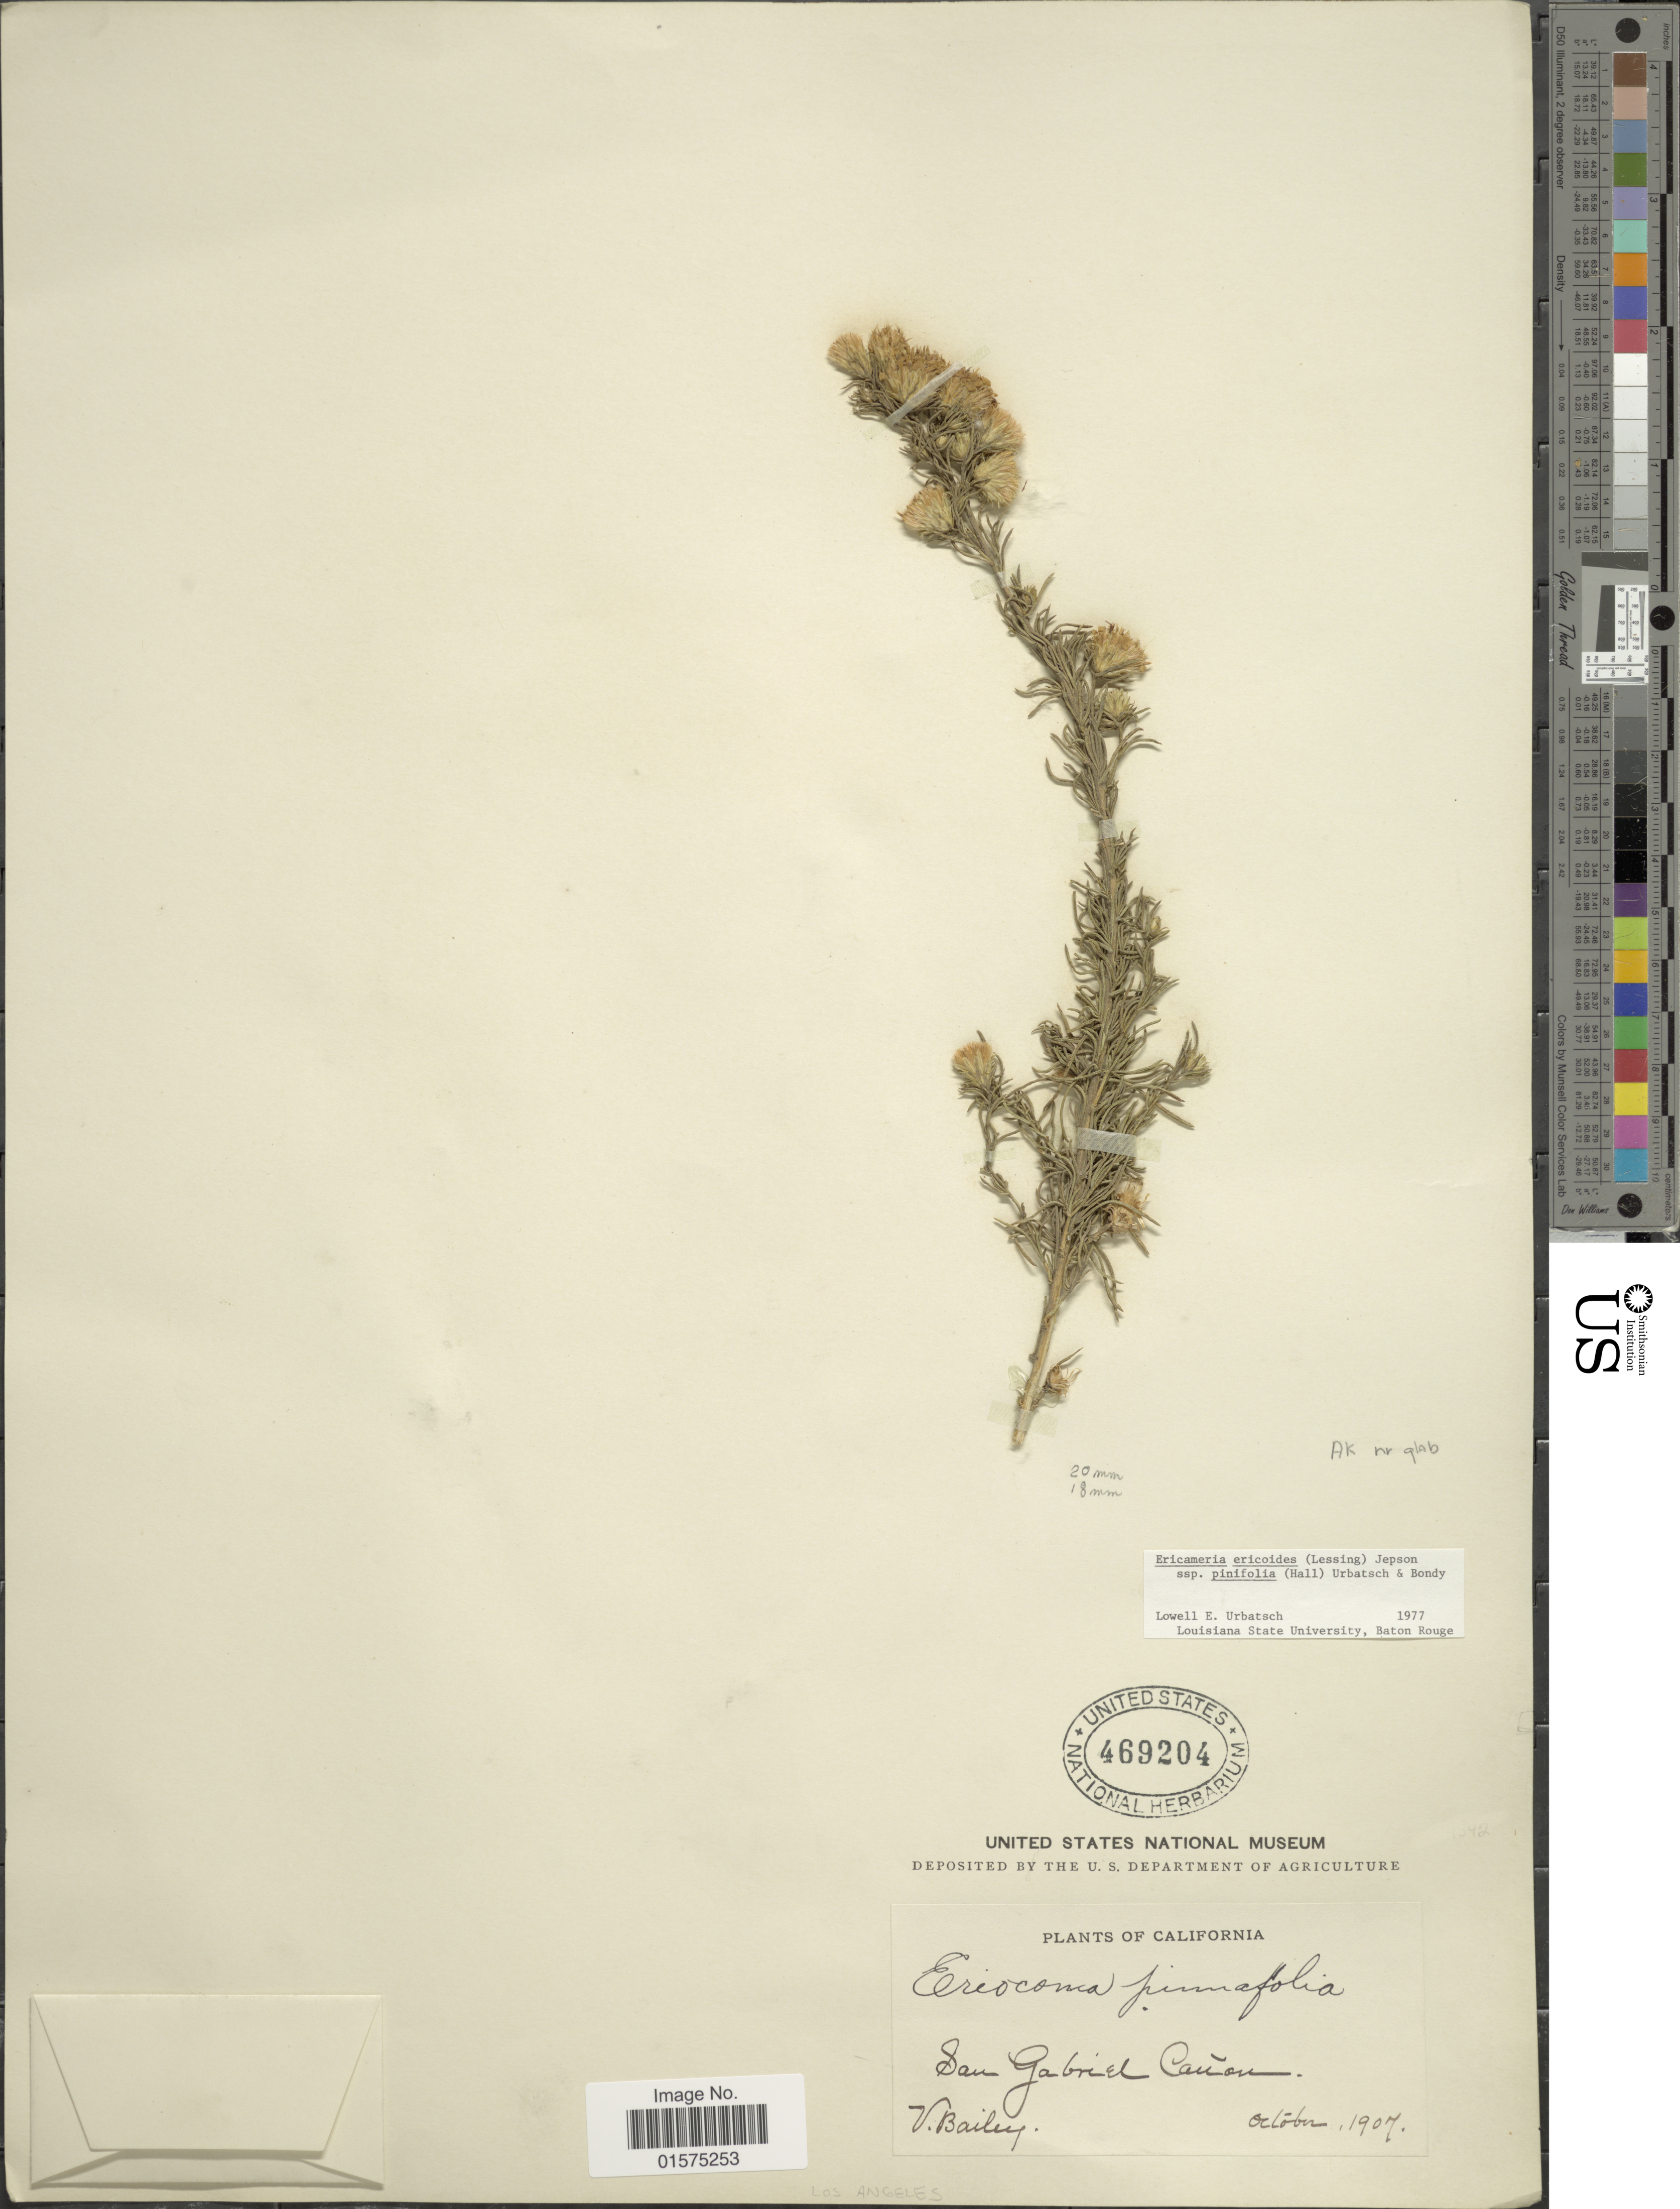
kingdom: Plantae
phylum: Tracheophyta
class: Magnoliopsida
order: Asterales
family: Asteraceae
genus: Ericameria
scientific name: Ericameria pinifolia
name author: (A. Gray) Hall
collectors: V. L. Bailey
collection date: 1907-10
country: United States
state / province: California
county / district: Los Angeles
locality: San Gabriel Cañon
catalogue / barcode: US 469204